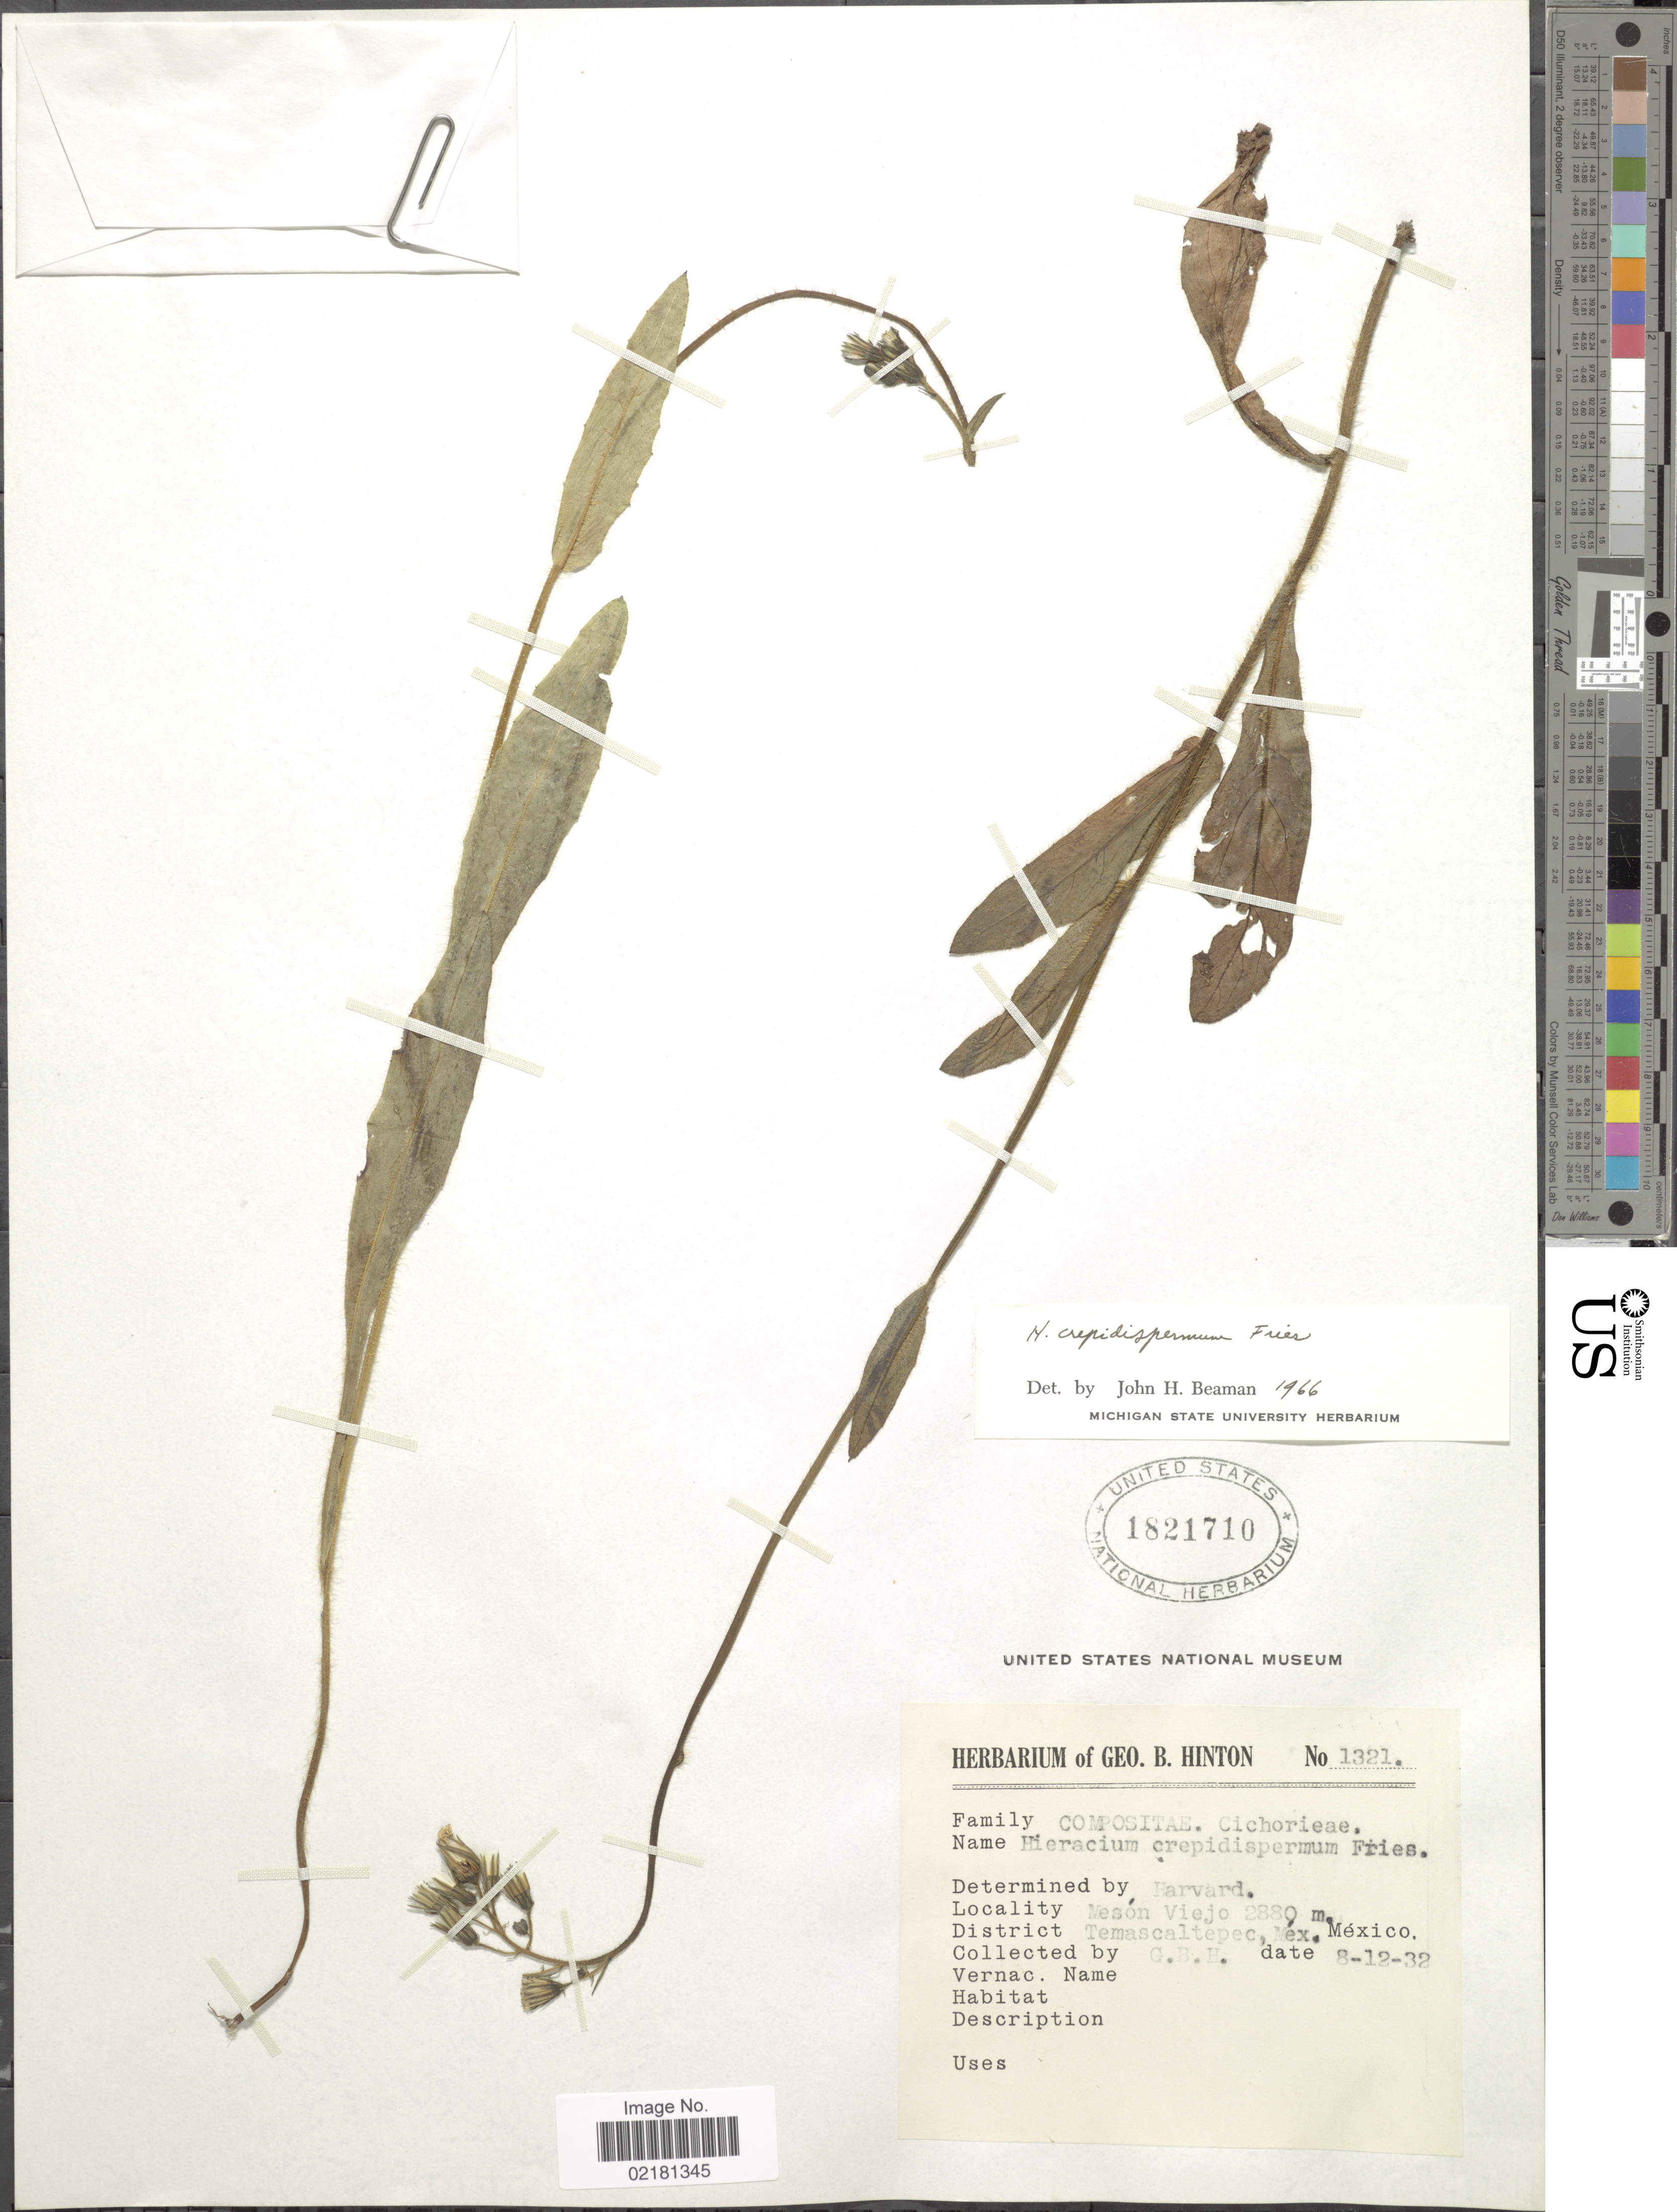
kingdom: Plantae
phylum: Tracheophyta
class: Magnoliopsida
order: Asterales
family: Asteraceae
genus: Hieracium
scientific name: Hieracium crepidispermum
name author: Fr.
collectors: G. B. Hinton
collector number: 1321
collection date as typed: Transcribed d/m/y: 12/8/32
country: Mexico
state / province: México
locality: Meson Viejo, District Temascaltepec.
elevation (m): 2880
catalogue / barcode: US 1821710